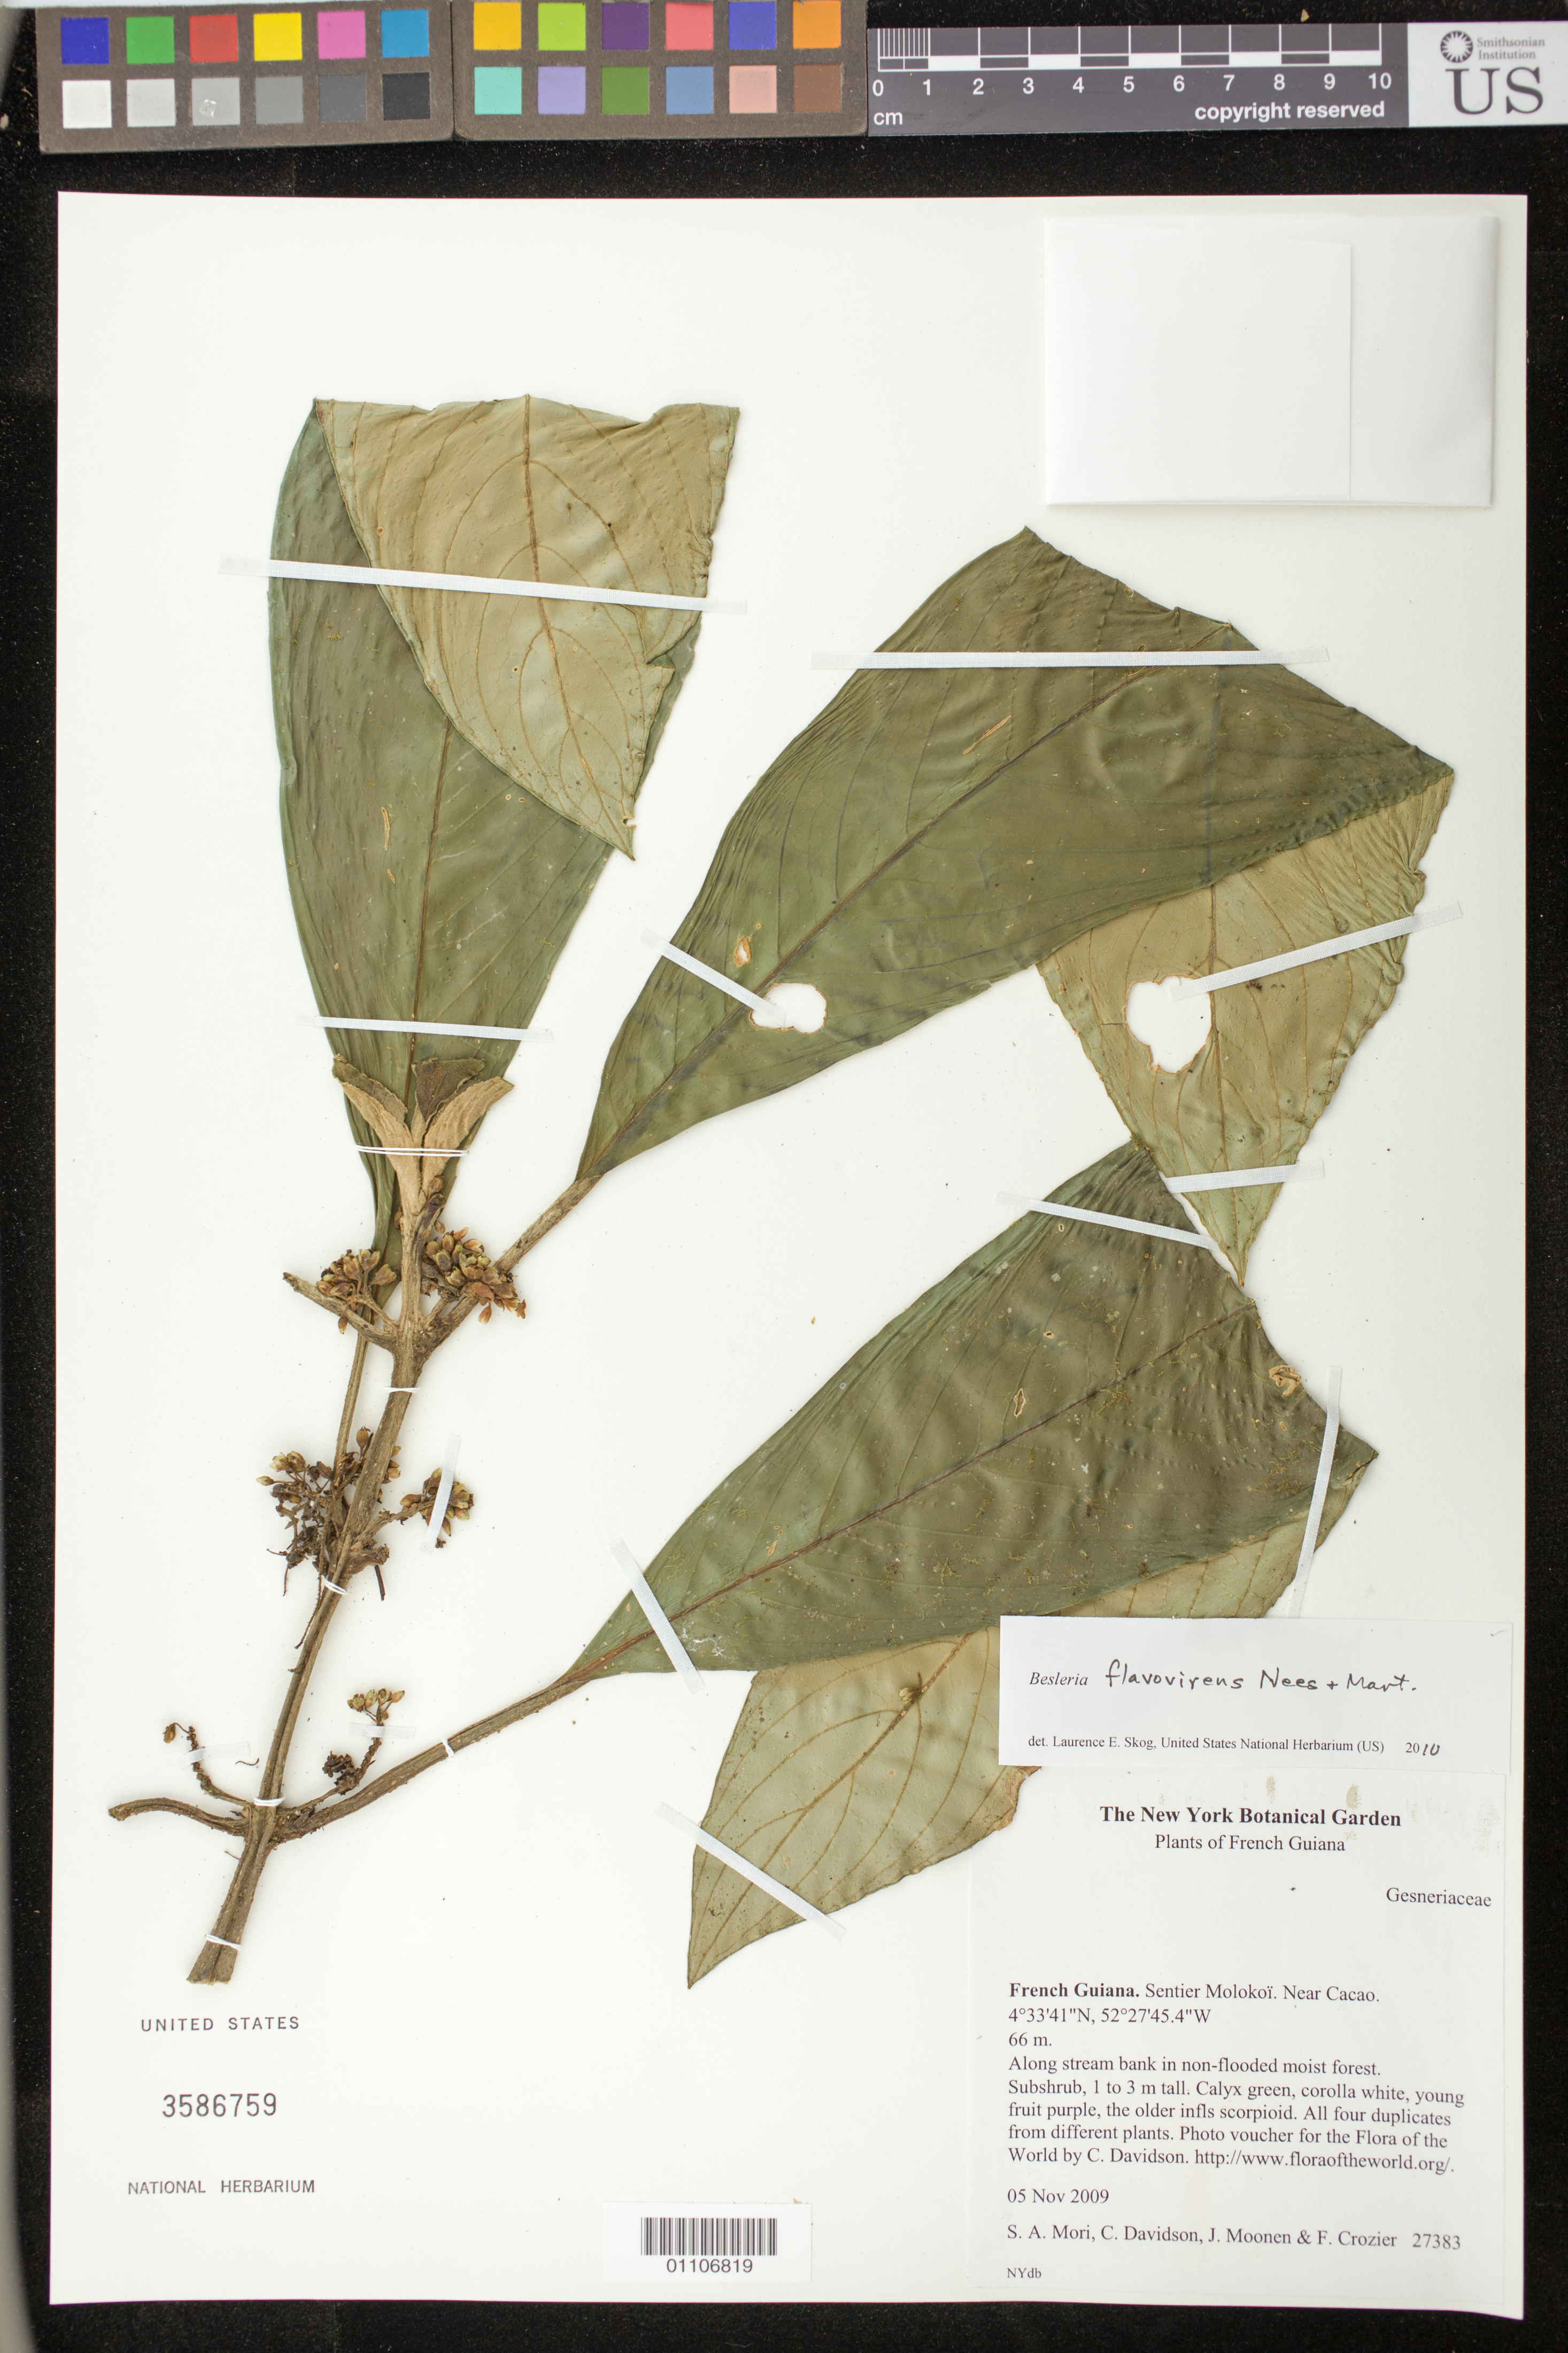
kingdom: Plantae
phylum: Tracheophyta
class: Magnoliopsida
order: Lamiales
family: Gesneriaceae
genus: Besleria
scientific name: Besleria flavovirens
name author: Mart.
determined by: Skog, Laurence E.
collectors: S. Mori, C. Davidson, J. Moonen & F. Crozier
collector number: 27383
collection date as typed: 05 Nov 2009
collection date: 2009-11-05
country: French Guiana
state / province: Cayenne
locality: Near Cacao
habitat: Along stream bank in non-flooded moist forest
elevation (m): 66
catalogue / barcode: US 3586759